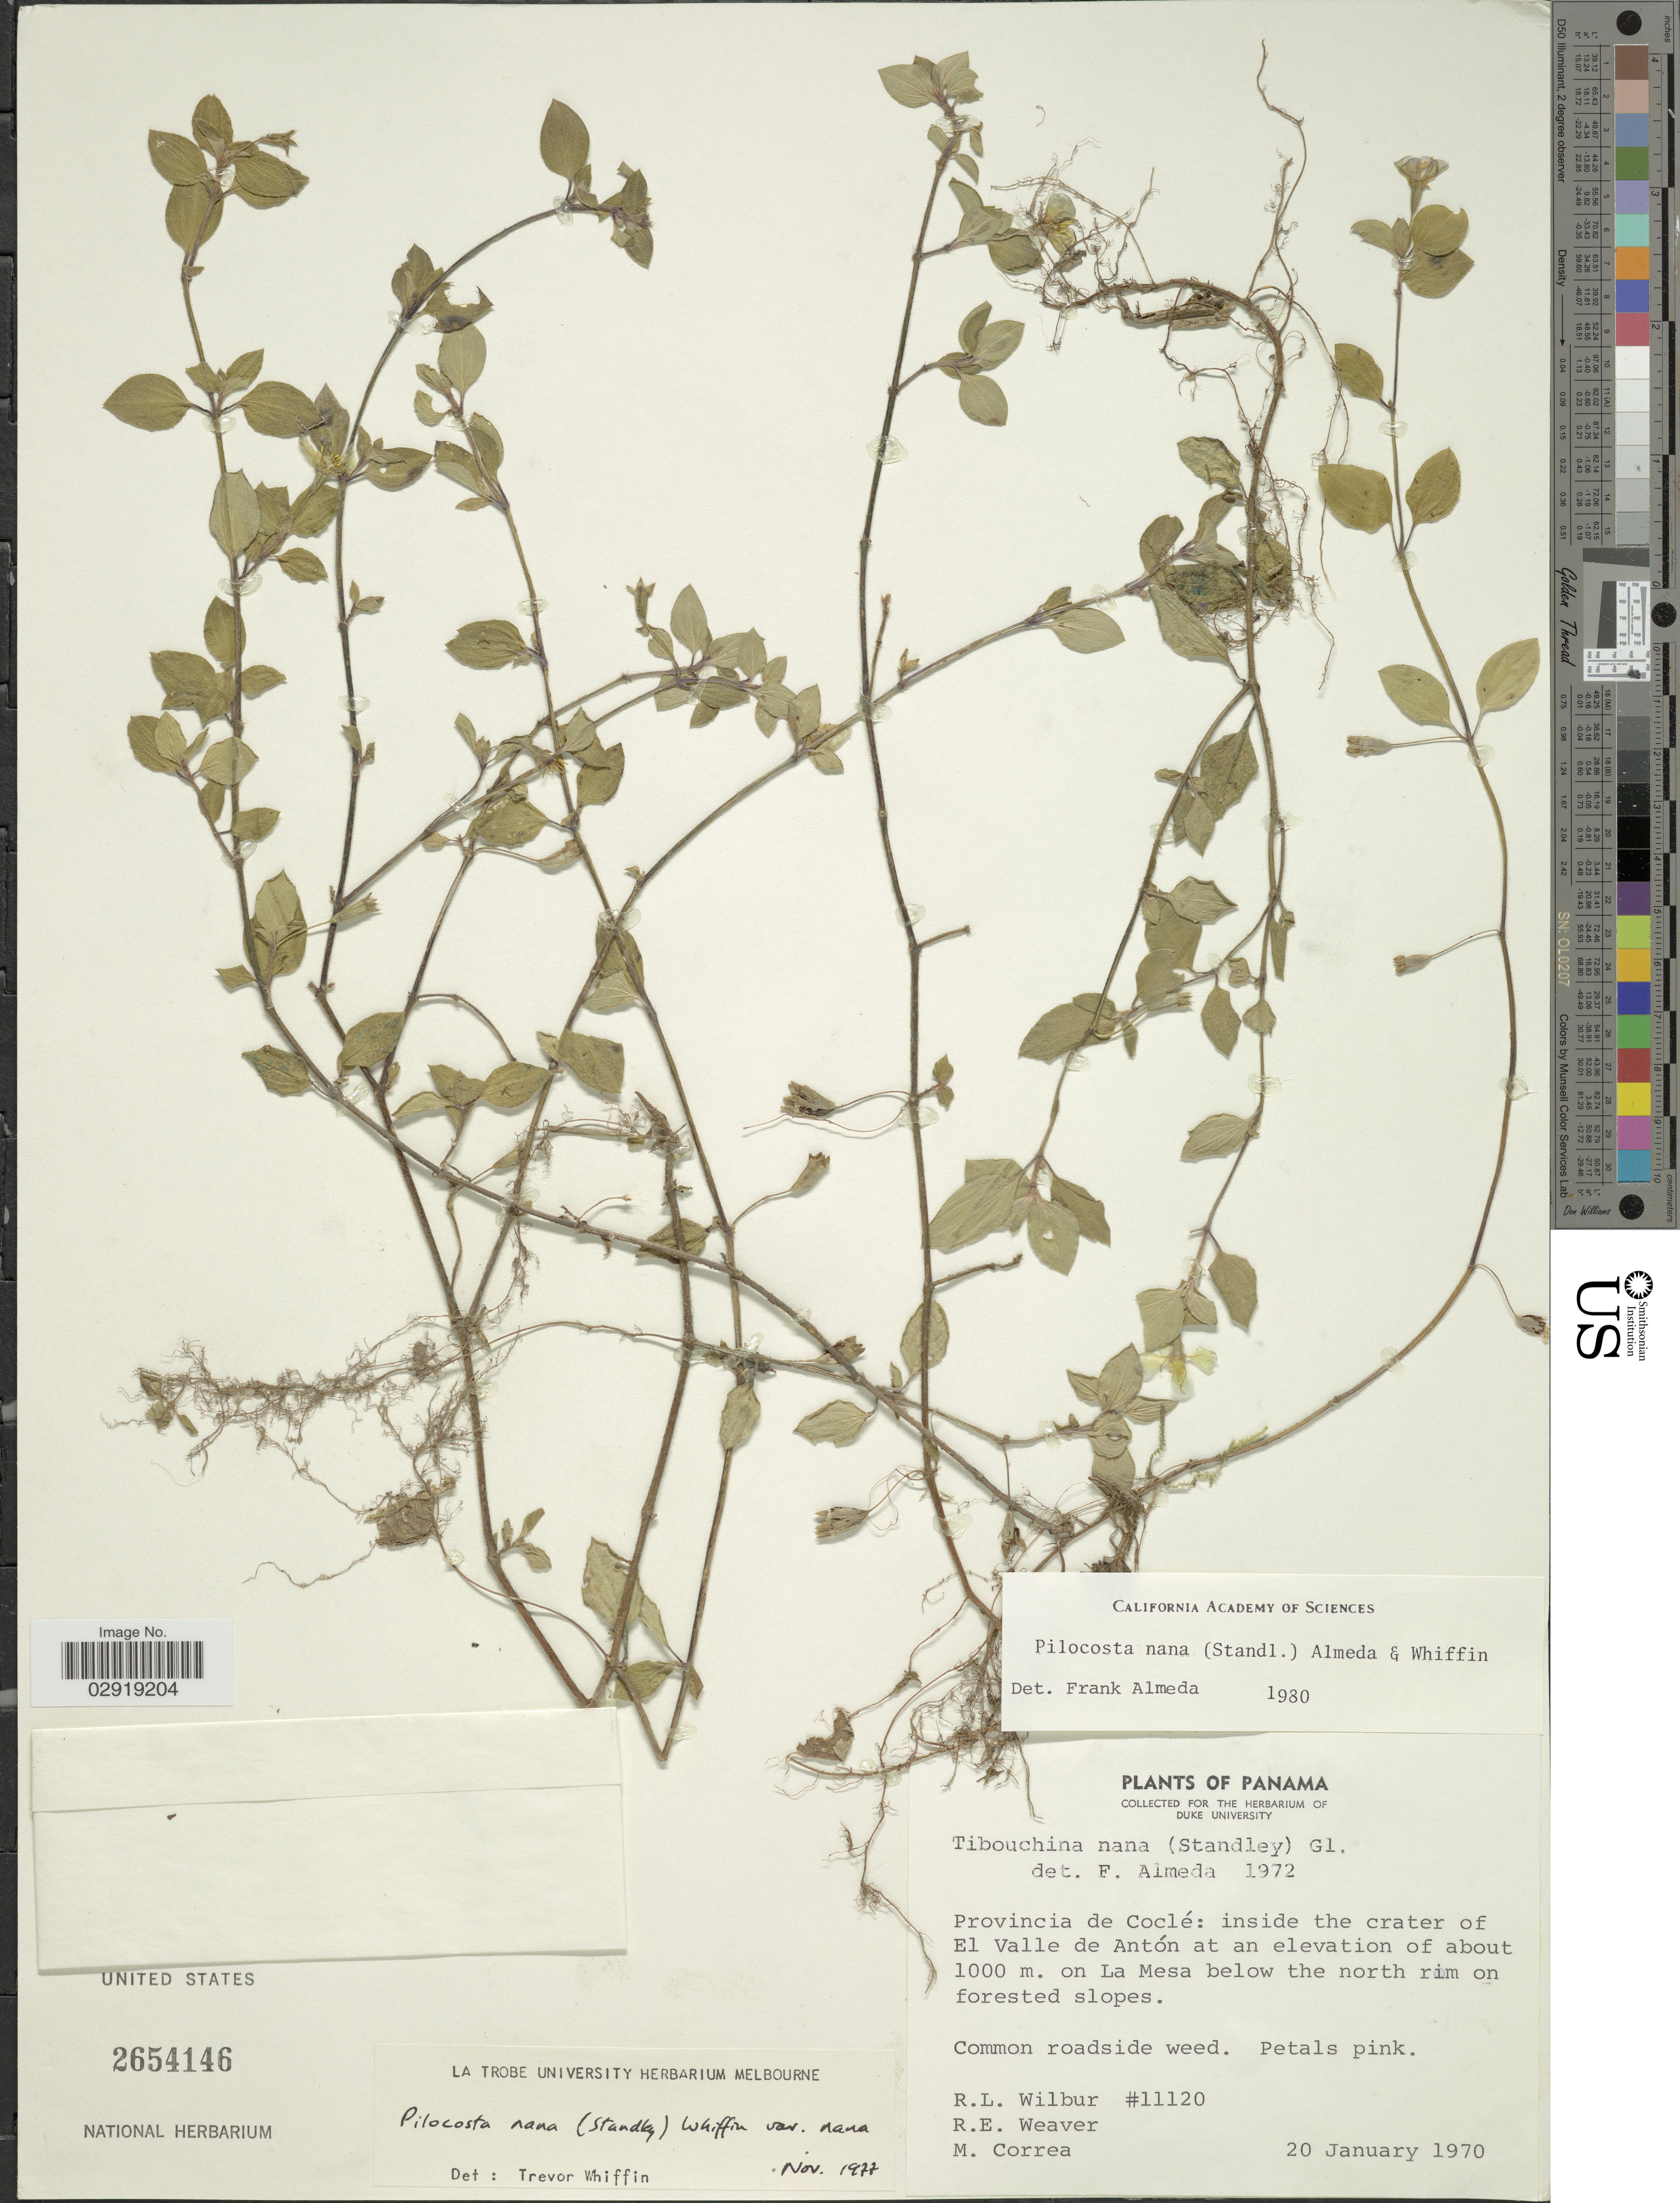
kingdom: Plantae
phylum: Tracheophyta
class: Magnoliopsida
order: Myrtales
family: Melastomataceae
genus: Pilocosta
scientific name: Pilocosta nana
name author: (Standl.) Almeda &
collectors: R. L. Wilbur, R. E. Weaver & M. Correa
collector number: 11120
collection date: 1970-01-20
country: Panama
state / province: Coclé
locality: Inside the crater of El Valle de Antón. On La Mesa below the north rim on forested slopes.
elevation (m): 1000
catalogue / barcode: US 2654146